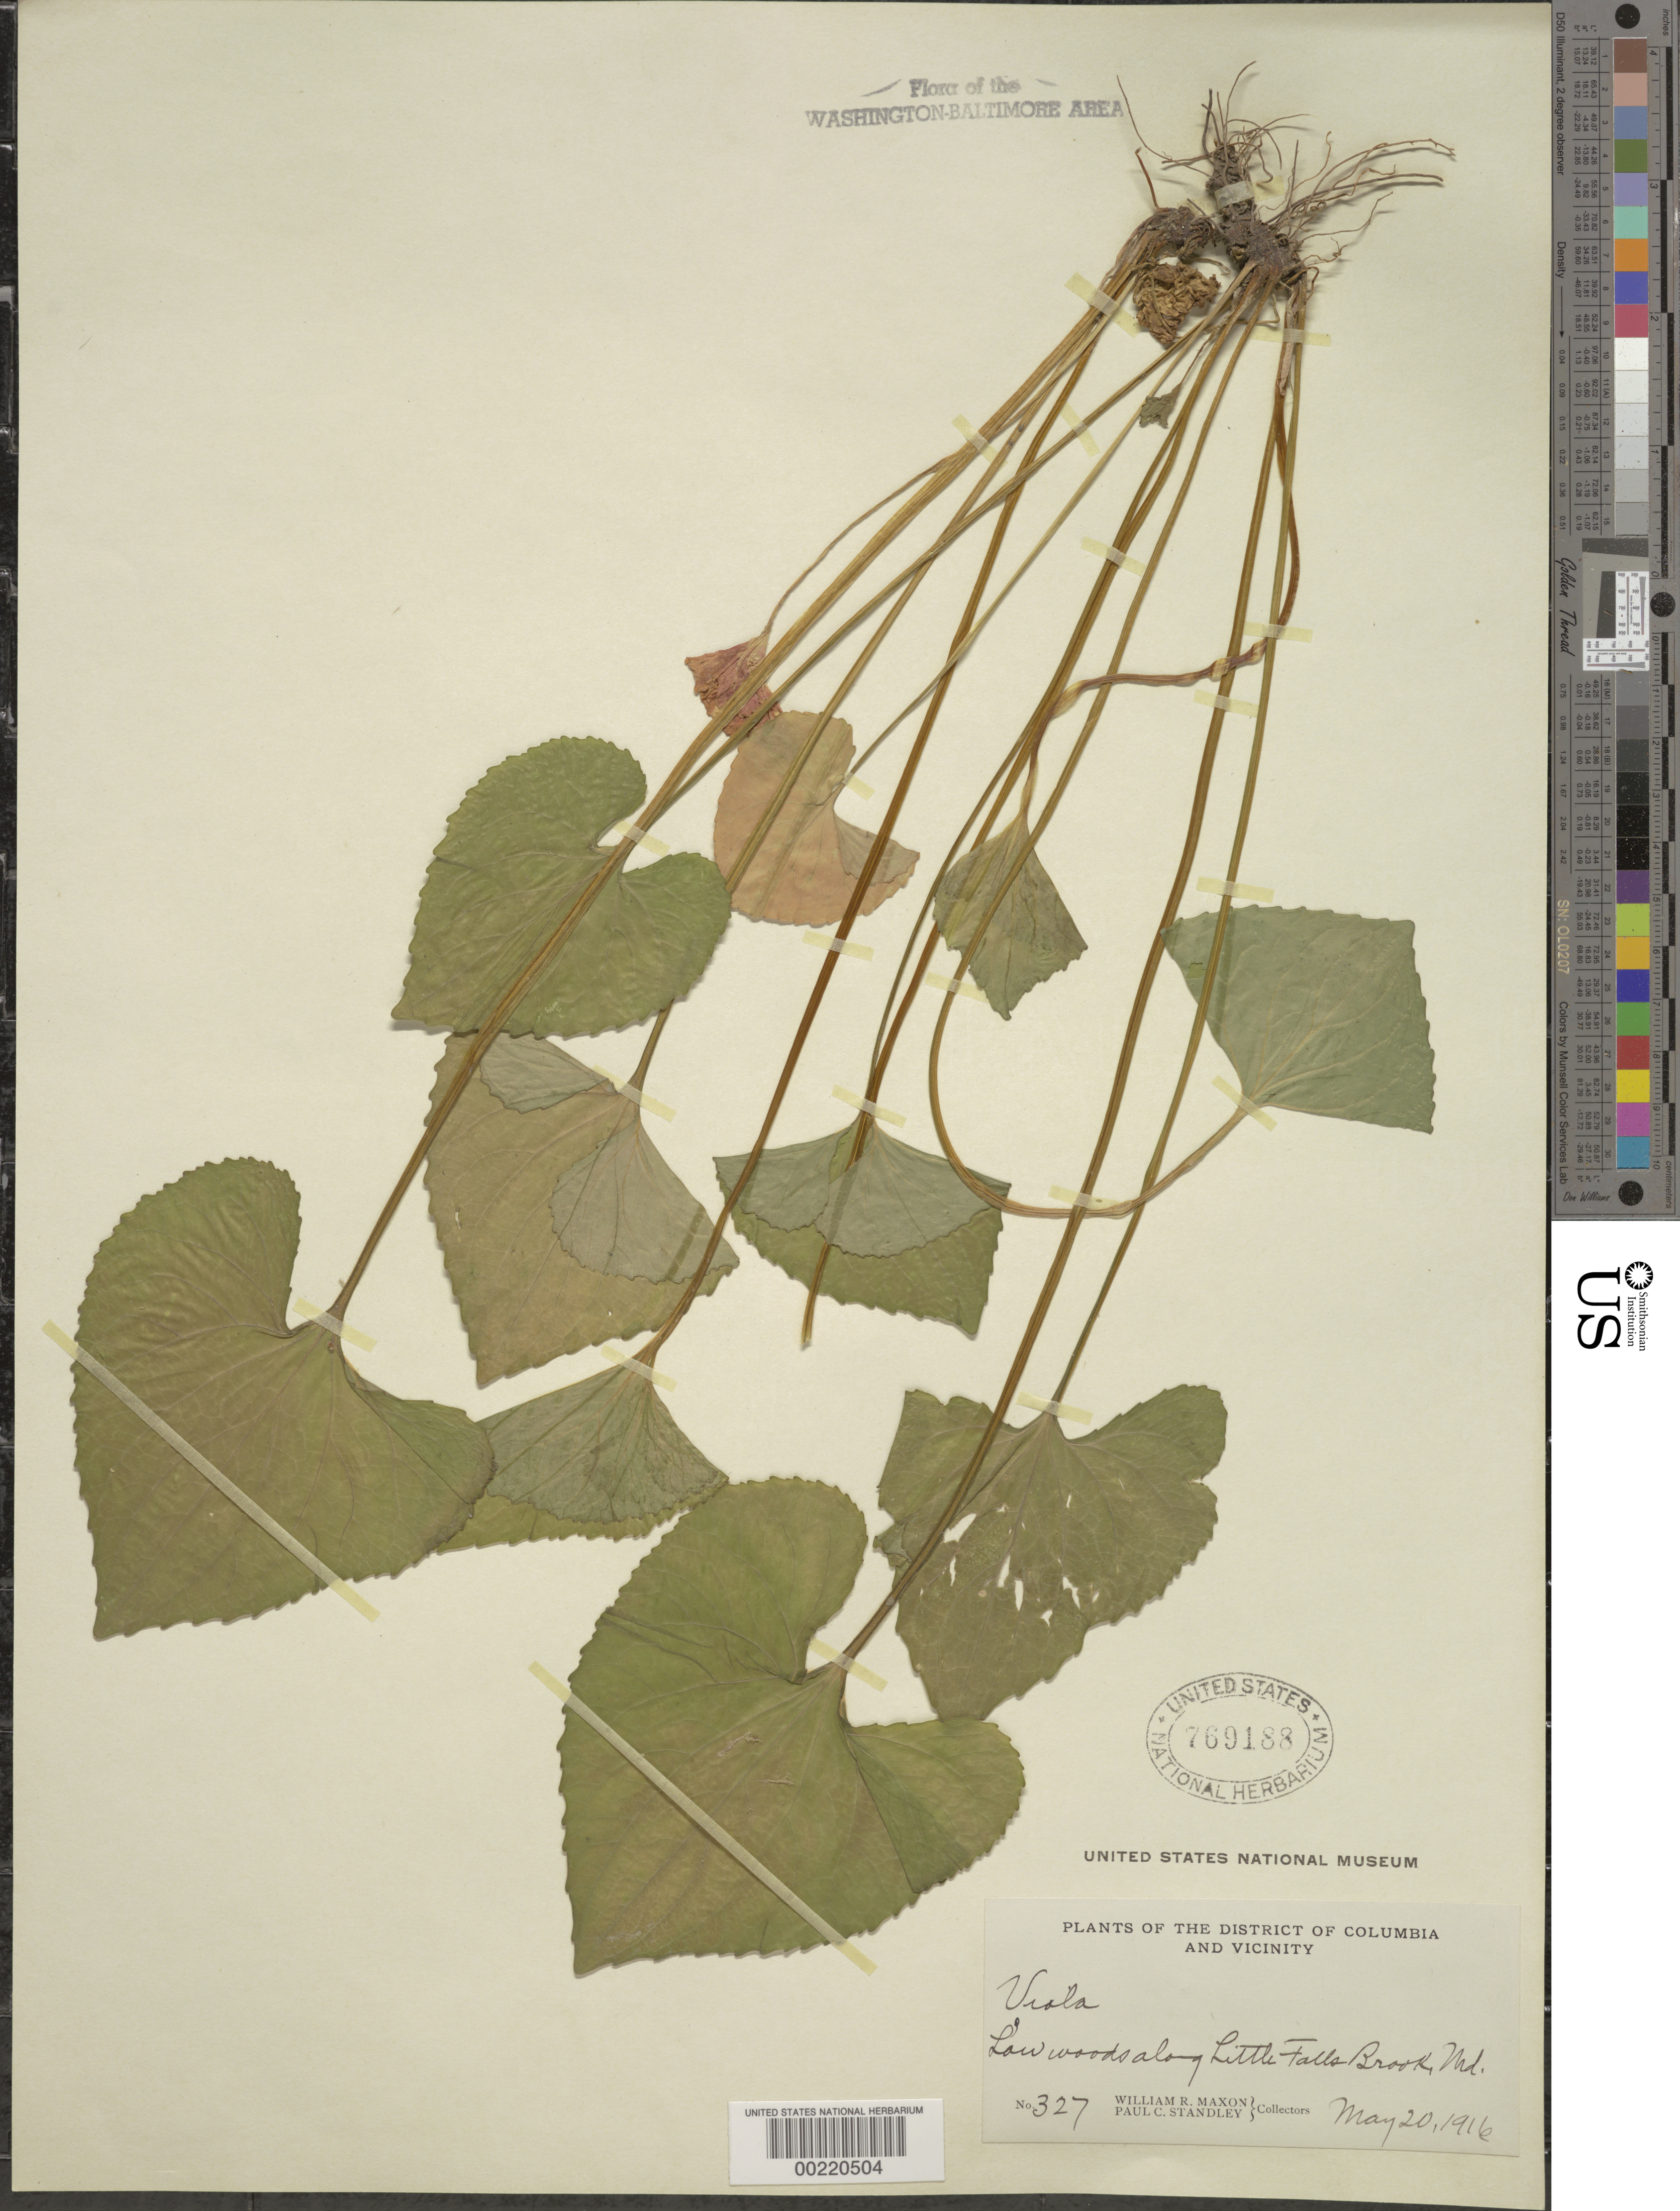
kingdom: Plantae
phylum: Tracheophyta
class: Magnoliopsida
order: Malpighiales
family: Violaceae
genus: Viola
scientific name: Viola sp.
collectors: W. R. Maxon & P. C. Standley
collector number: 327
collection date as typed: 20 May 1916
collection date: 1916-05-20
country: United States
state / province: Maryland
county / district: Montgomery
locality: Little Falls Brook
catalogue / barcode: US 769188